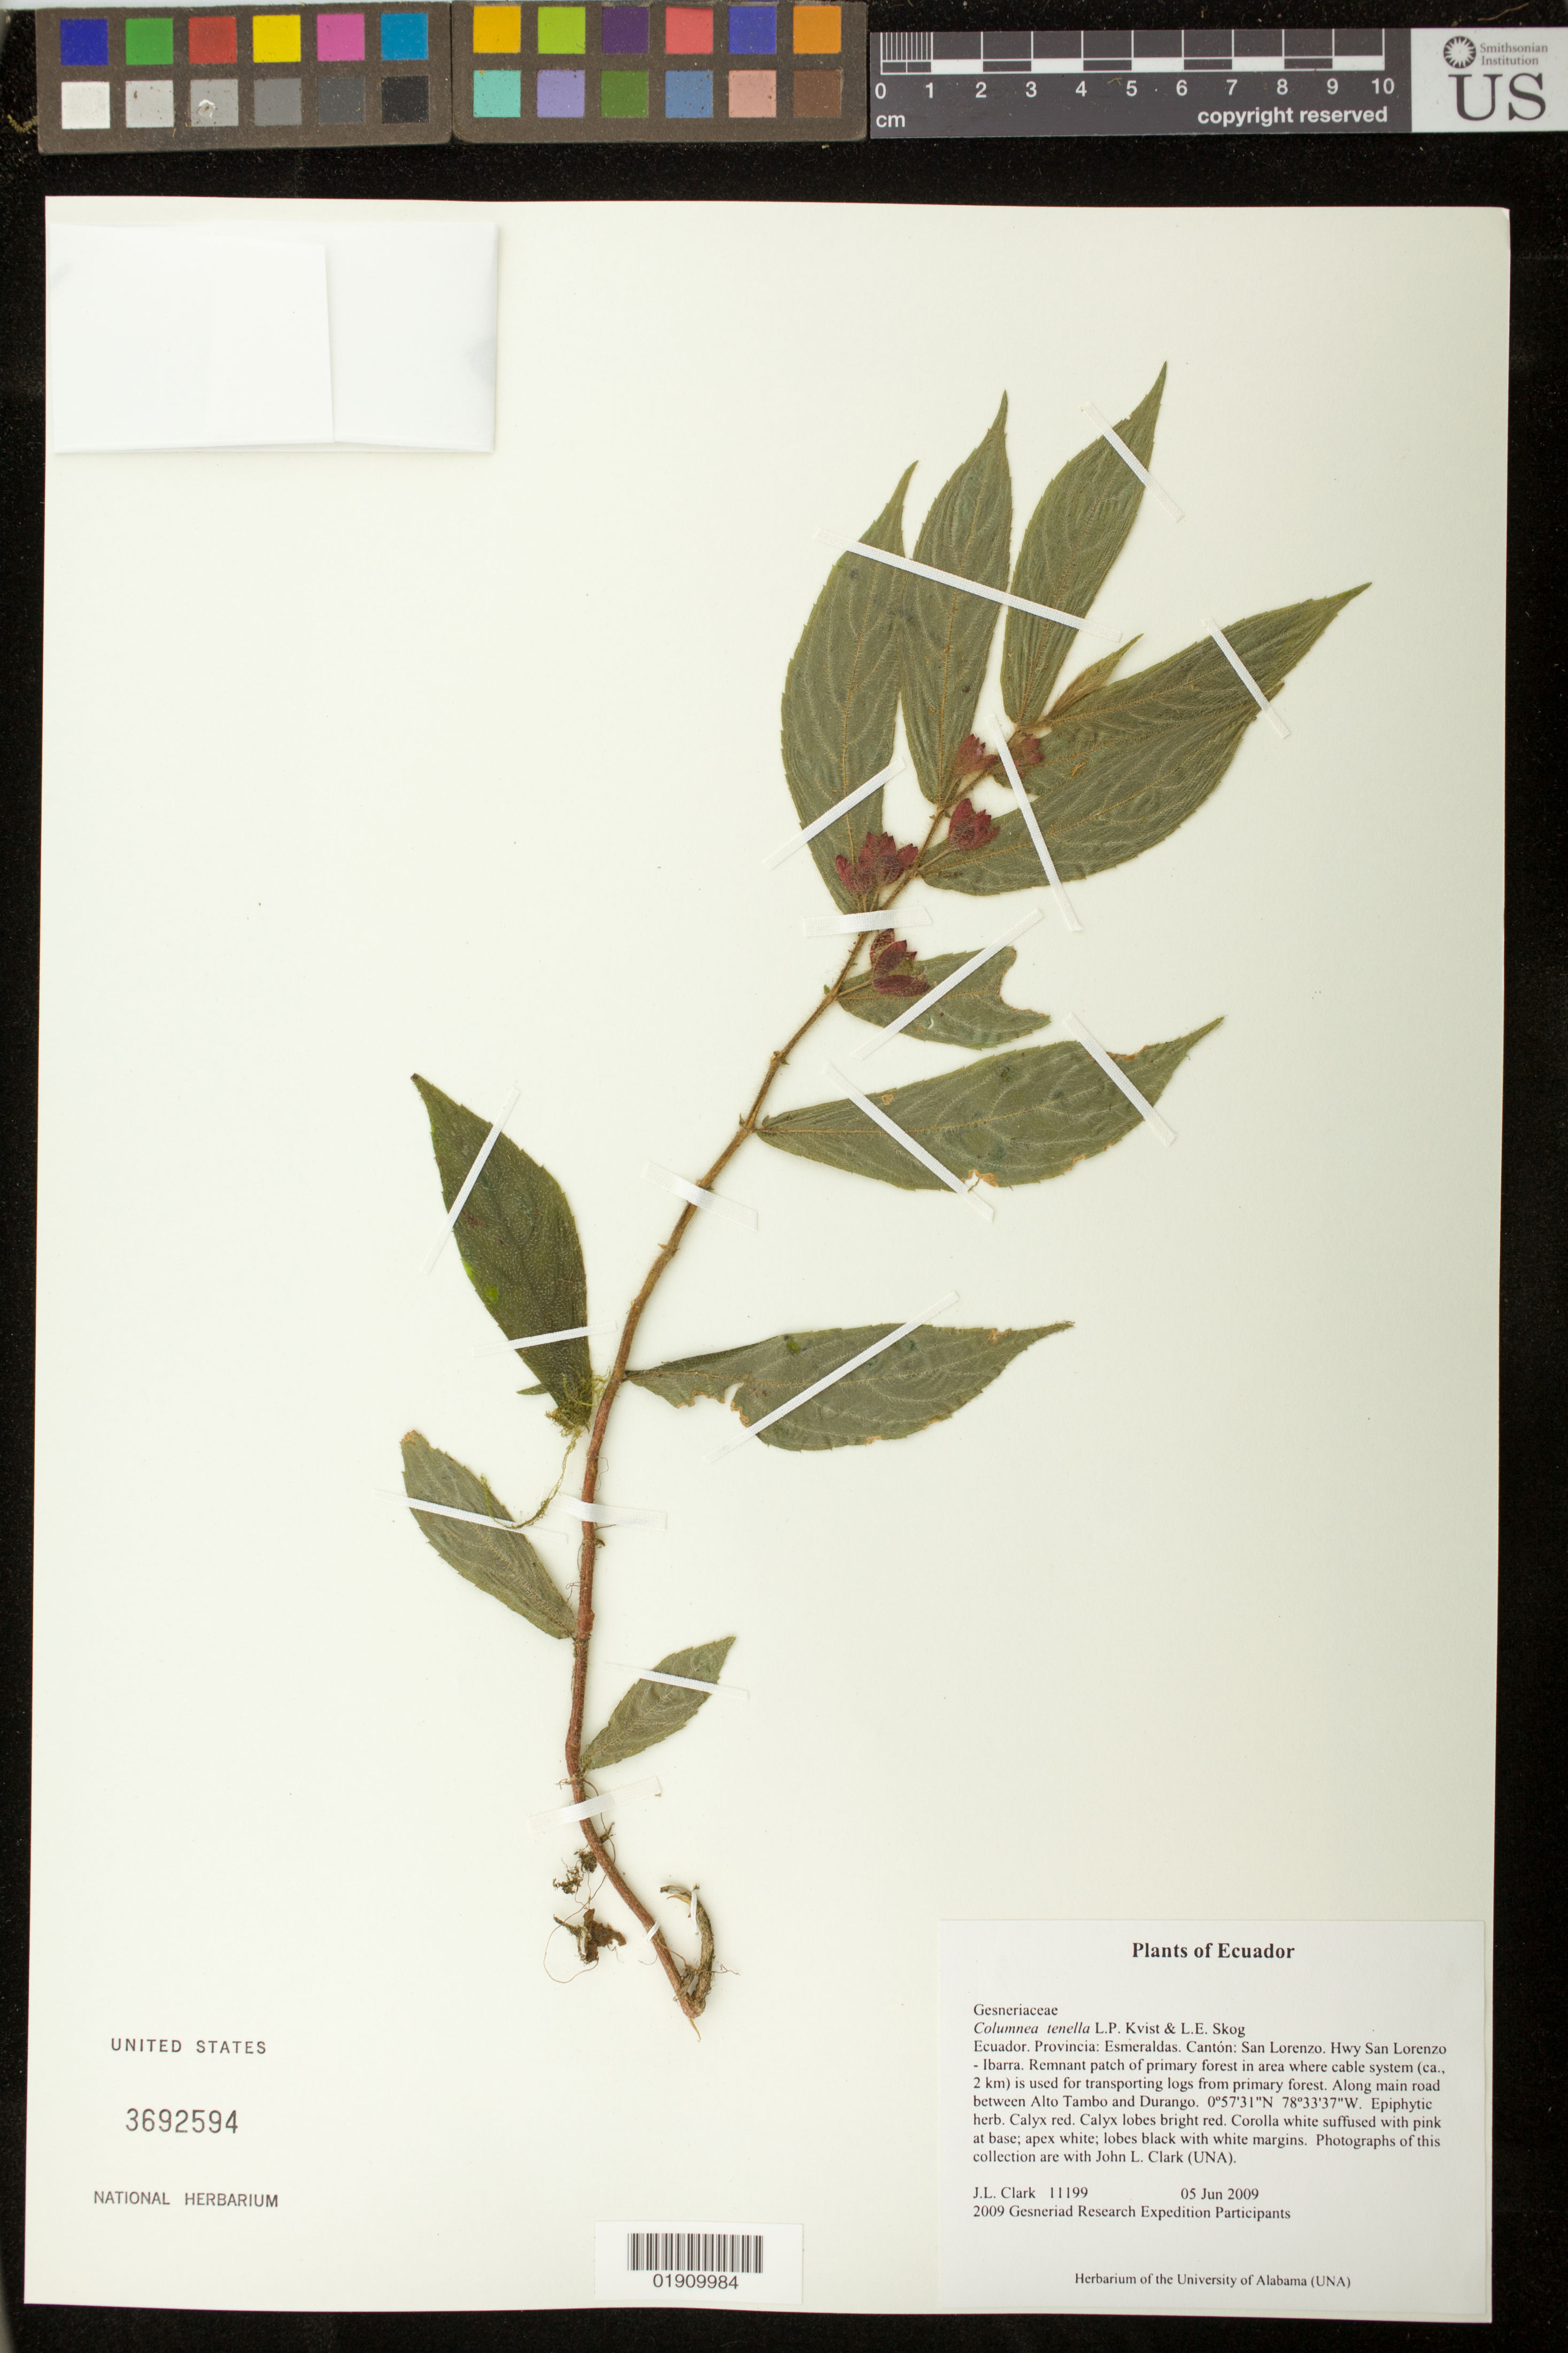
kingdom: Plantae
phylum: Tracheophyta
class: Magnoliopsida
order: Lamiales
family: Gesneriaceae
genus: Columnea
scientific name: Columnea tenella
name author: L.P. Kvist & L.E. Skog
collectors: J. L. Clark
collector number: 11199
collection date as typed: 05 Jun 2009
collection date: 2009-06-05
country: Ecuador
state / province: Esmeraldas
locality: Ecuador. Provincia: Esmeraldas, Canton: San Lorenzo. Hwy San Lorenzo-Ibarra. Remnant patch of primary forest in area where cable system (ca., 2 km) is used for transporting logs from primary forest. Along main road between Alto Tambo and Durango.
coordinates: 0°57'31"N, 78°33'37"W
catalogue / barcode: US 3692594